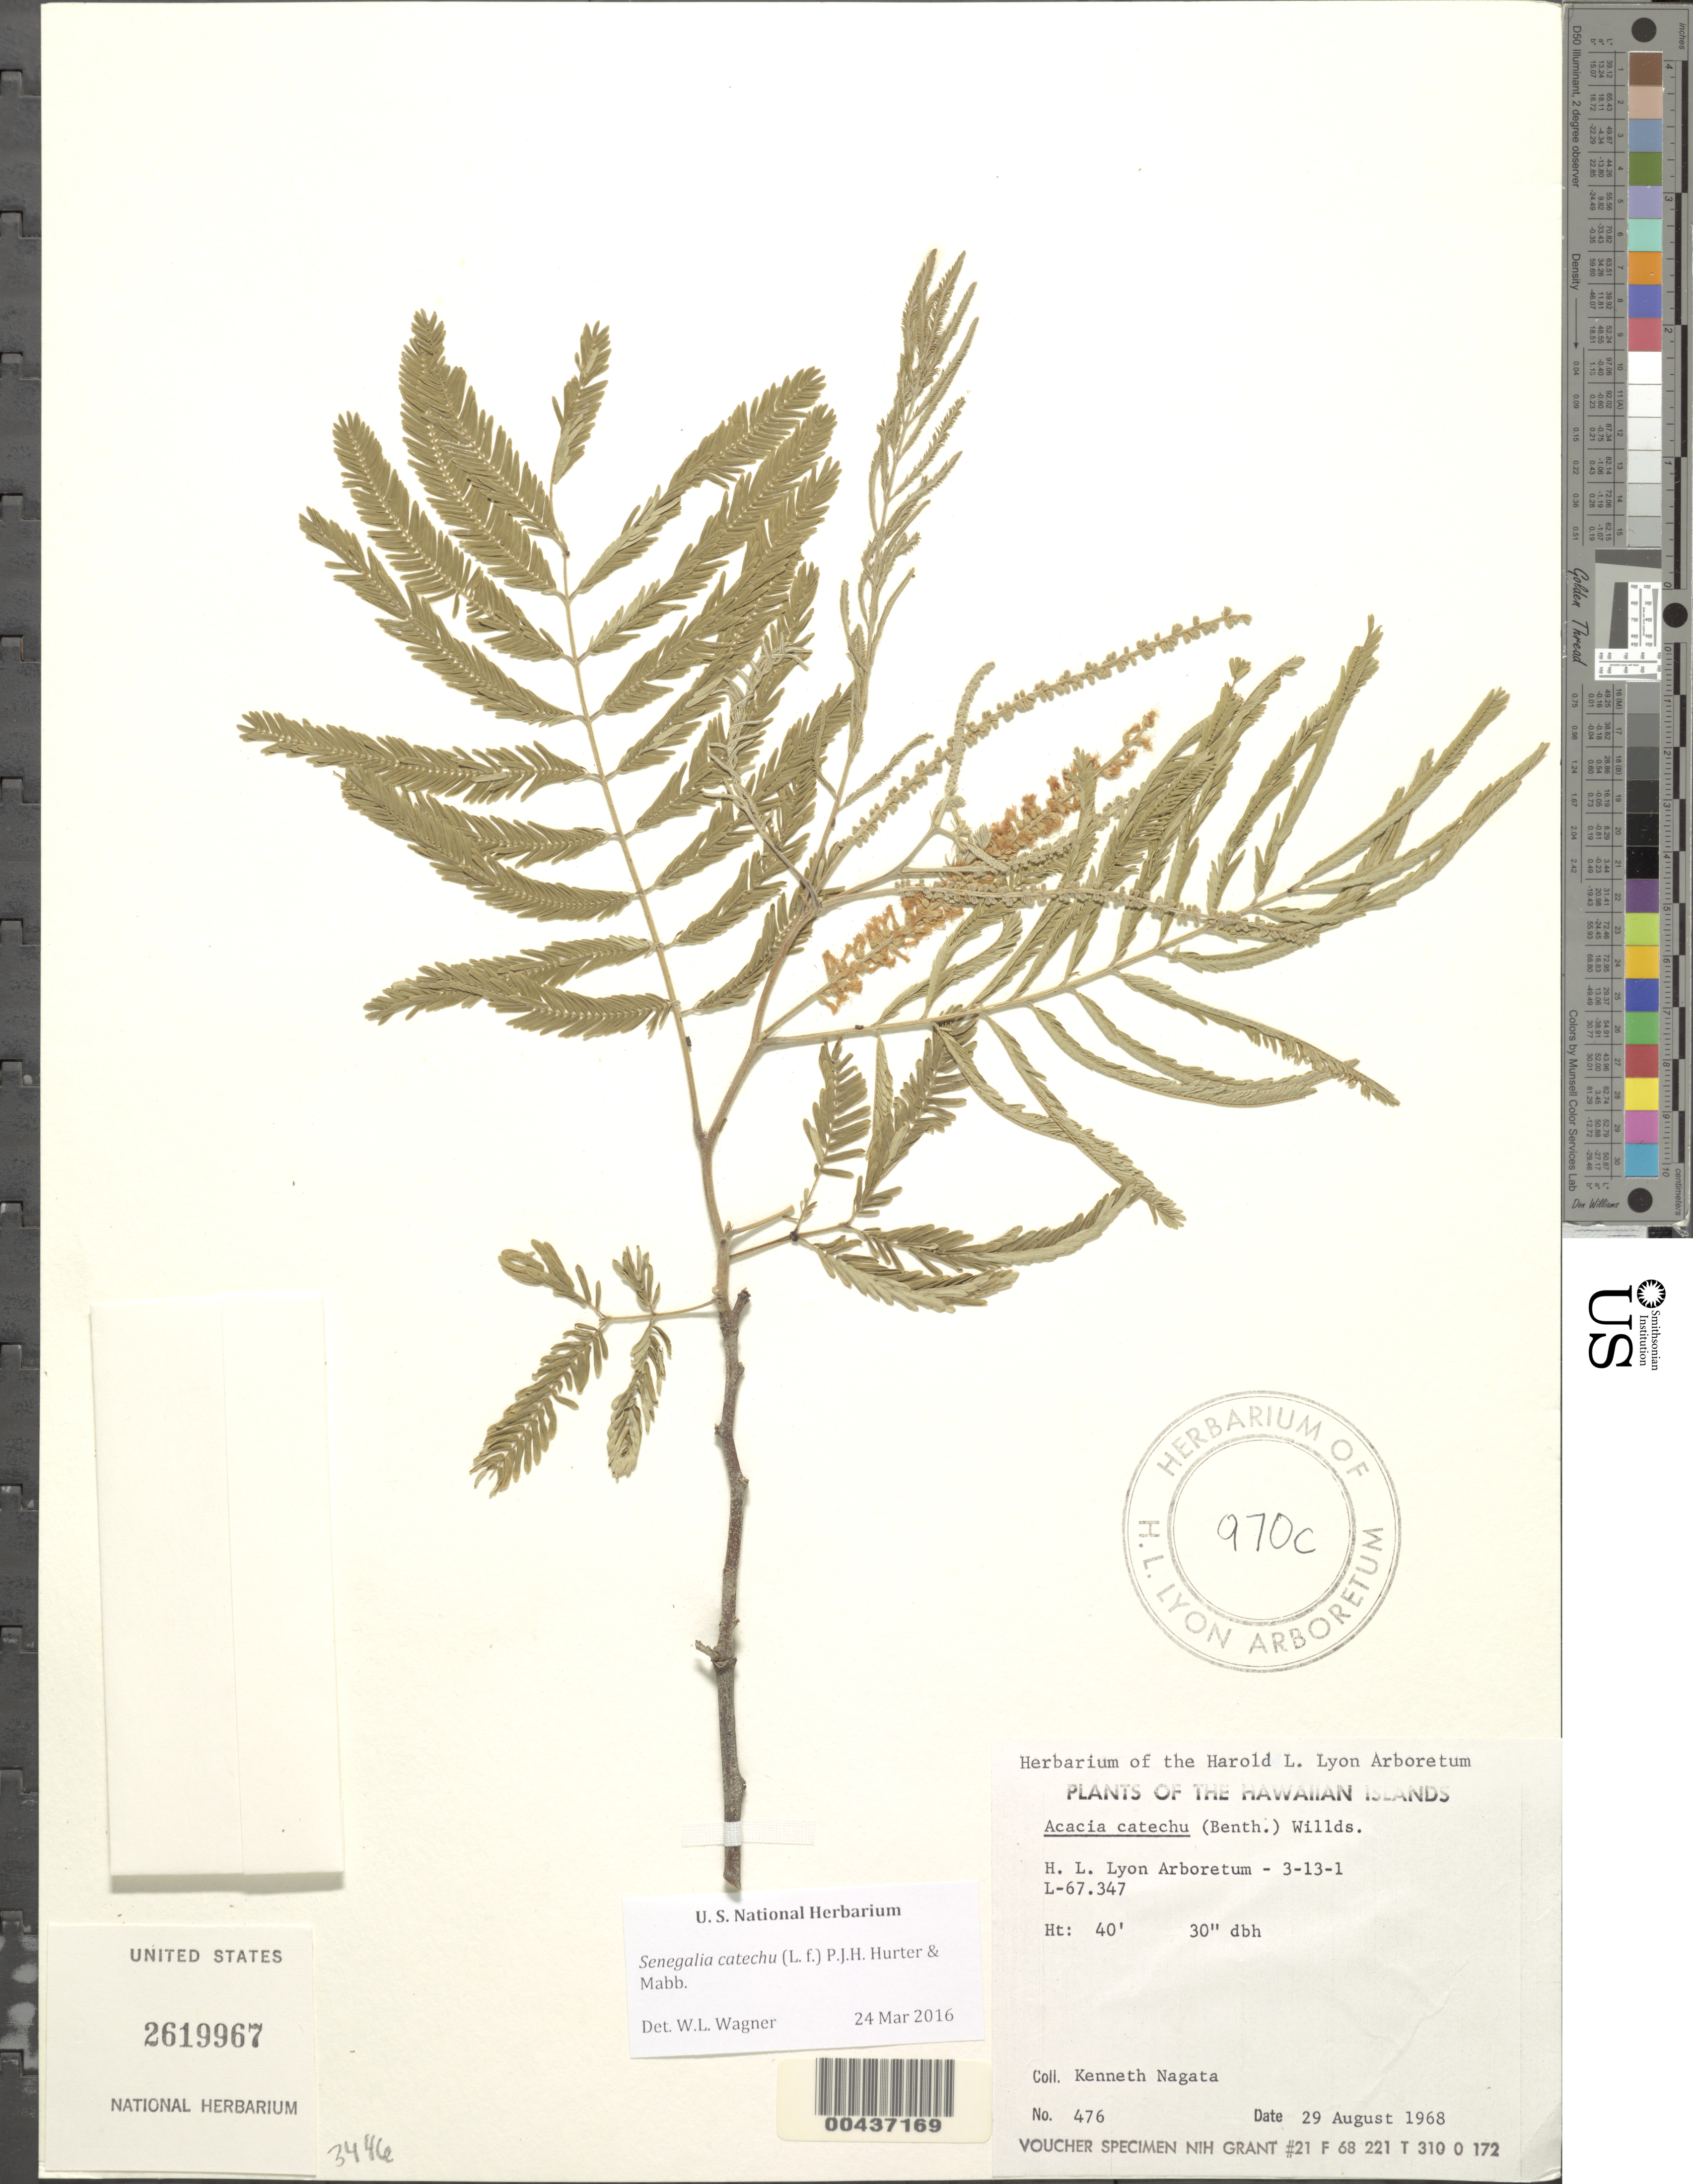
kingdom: Plantae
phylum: Tracheophyta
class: Magnoliopsida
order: Fabales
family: Fabaceae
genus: Senegalia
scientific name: Senegalia catechu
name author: (L. f.) P.J.H. Hurter & Mabb.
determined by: Wagner, W. L., (BOT), Smithsonian Institution - National Museum of Natural History (UNITED STATES)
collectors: K. Nagata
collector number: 476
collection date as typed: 29 Aug 1968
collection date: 1968-08-29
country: United States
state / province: Hawaii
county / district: Hawaii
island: Hawaii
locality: H.L. Arboretum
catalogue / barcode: US 2619967